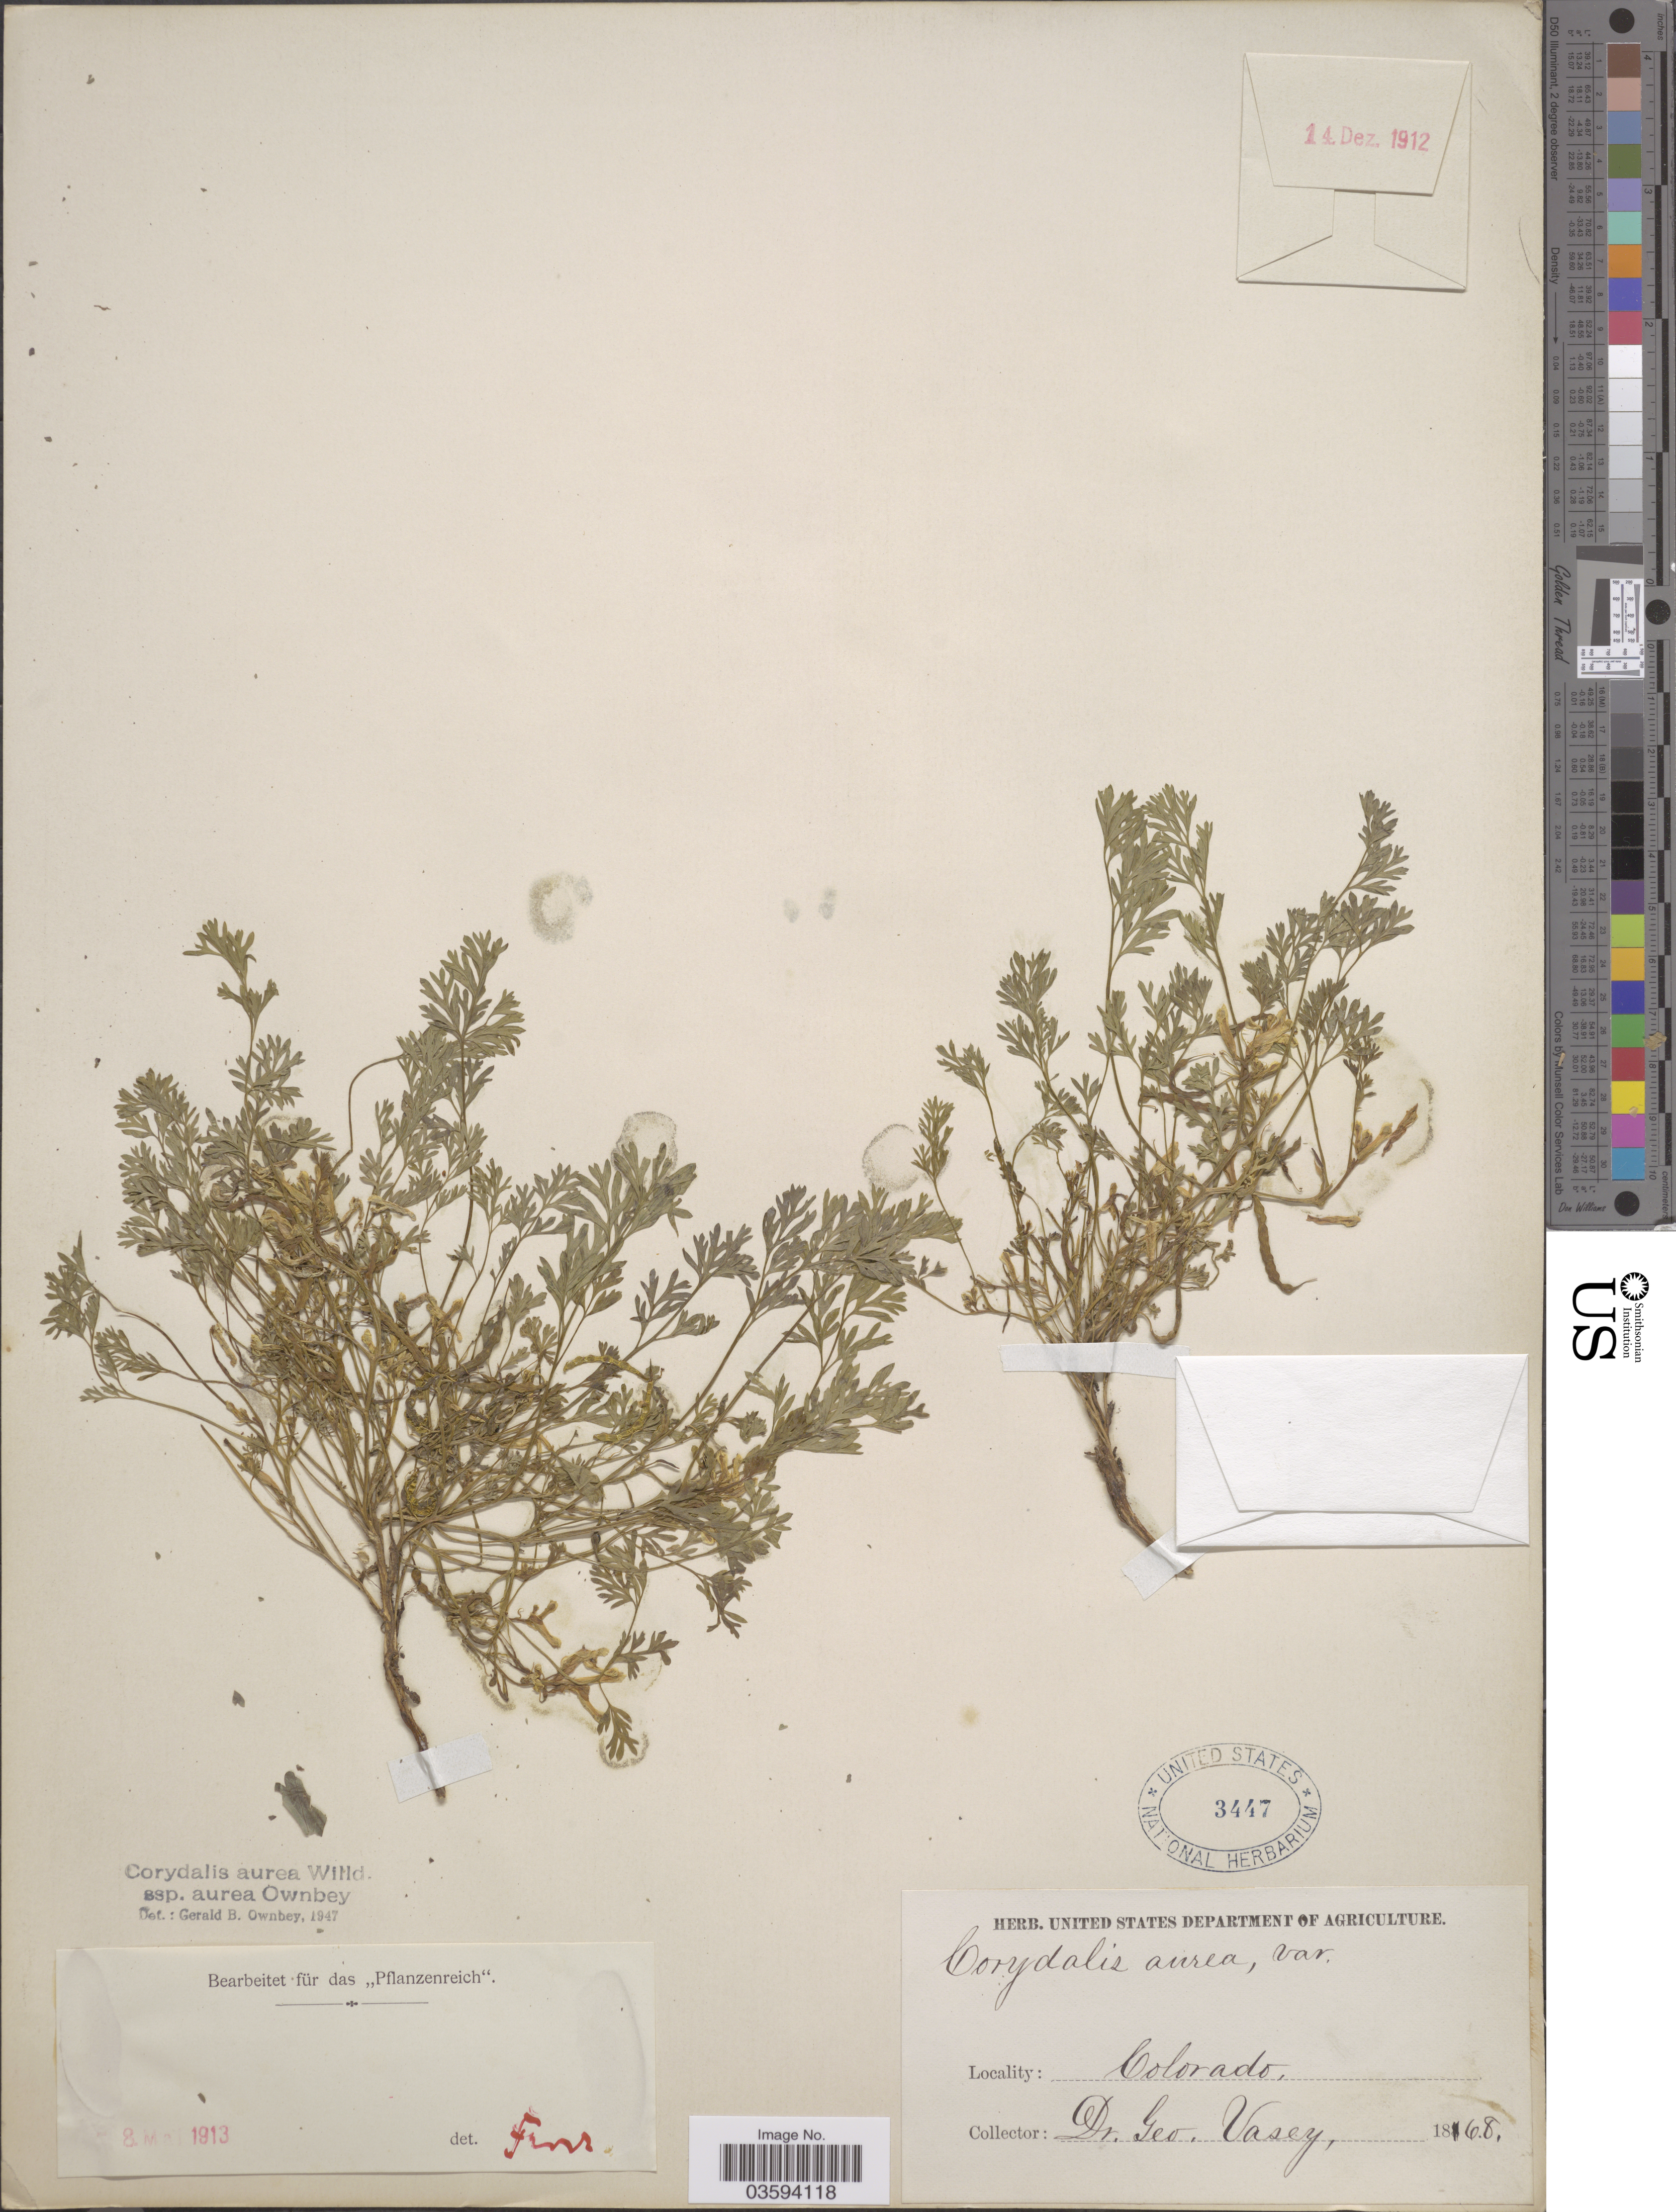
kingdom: Plantae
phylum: Tracheophyta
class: Magnoliopsida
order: Ranunculales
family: Papaveraceae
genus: Corydalis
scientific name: Corydalis aurea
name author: Willd.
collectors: G. R. Vasey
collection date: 1868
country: United States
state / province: Colorado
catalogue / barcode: US 3447